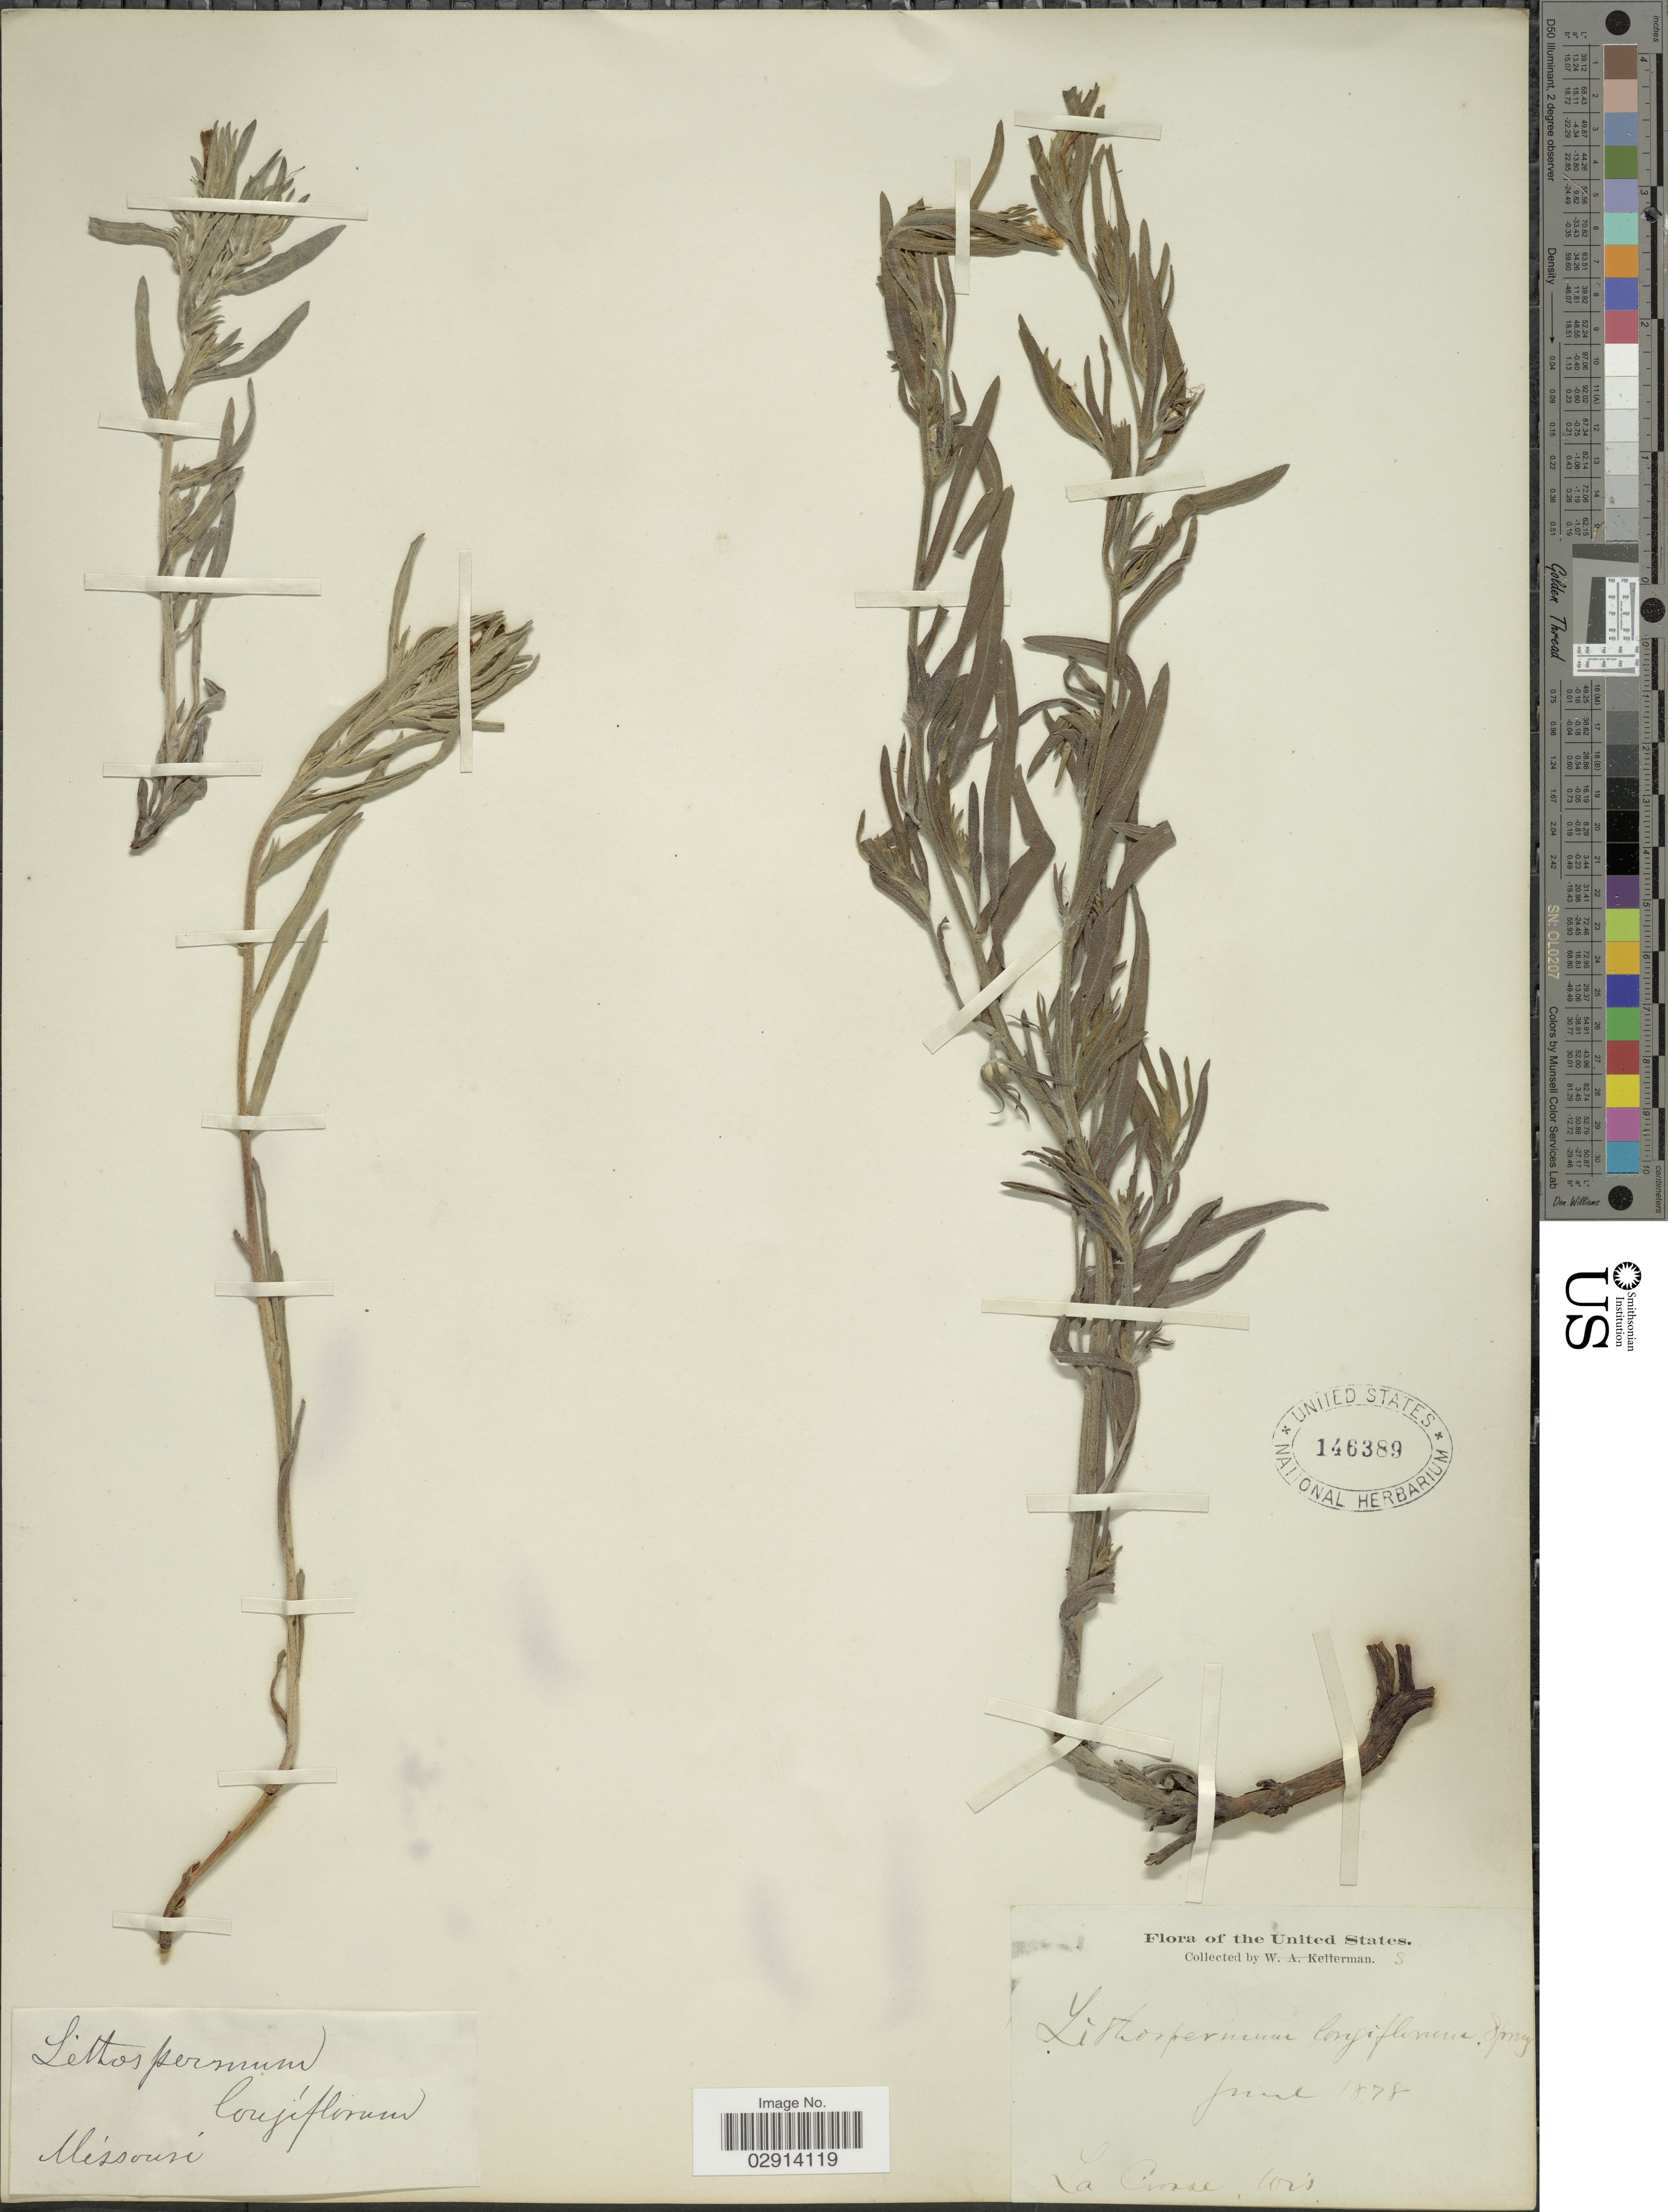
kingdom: Plantae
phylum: Tracheophyta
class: Magnoliopsida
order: Boraginales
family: Boraginaceae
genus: Lithospermum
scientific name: Lithospermum incisum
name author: Lehm.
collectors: W. Kellerman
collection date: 1878-06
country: United States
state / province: Wisconsin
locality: La Crosse, Wis.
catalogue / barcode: US 146389